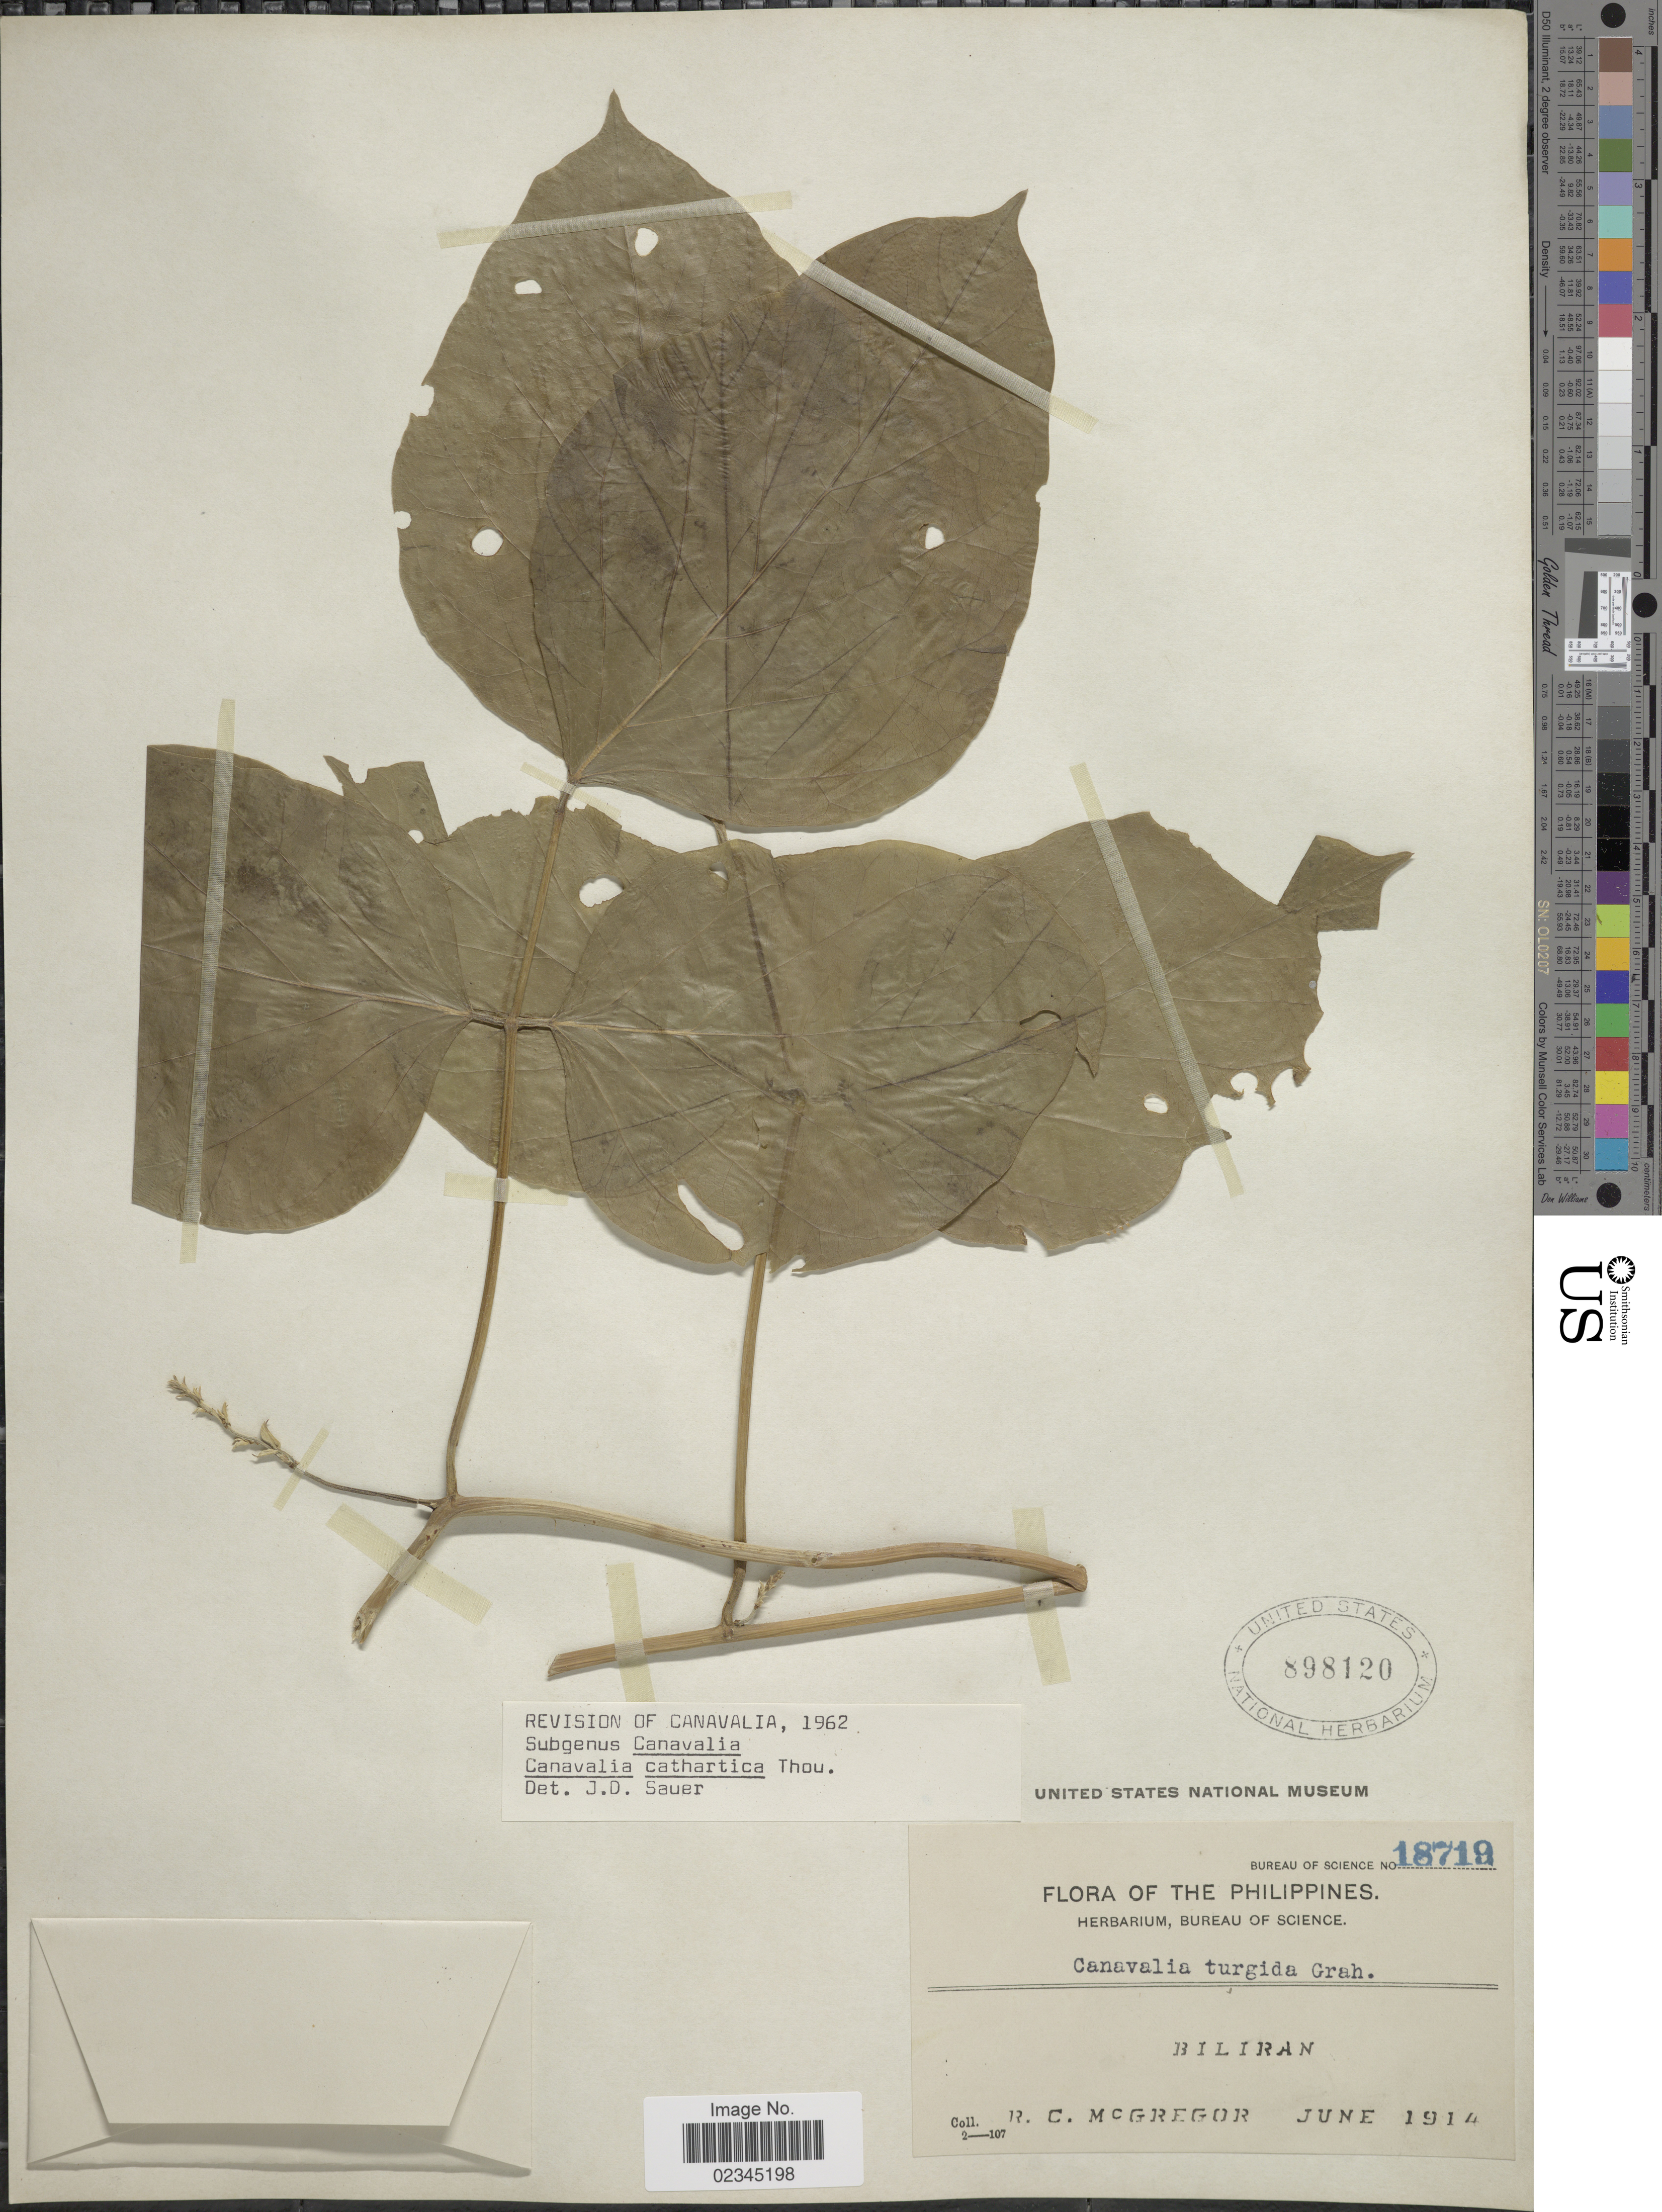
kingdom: Plantae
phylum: Tracheophyta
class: Magnoliopsida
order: Fabales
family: Fabaceae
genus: Canavalia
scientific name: Canavalia cathartica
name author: Thouars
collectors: R. C. McGregor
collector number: Bureau of Science 18719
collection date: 1914-06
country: Philippines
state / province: Eastern Visayas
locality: Biliran.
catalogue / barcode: US 898120